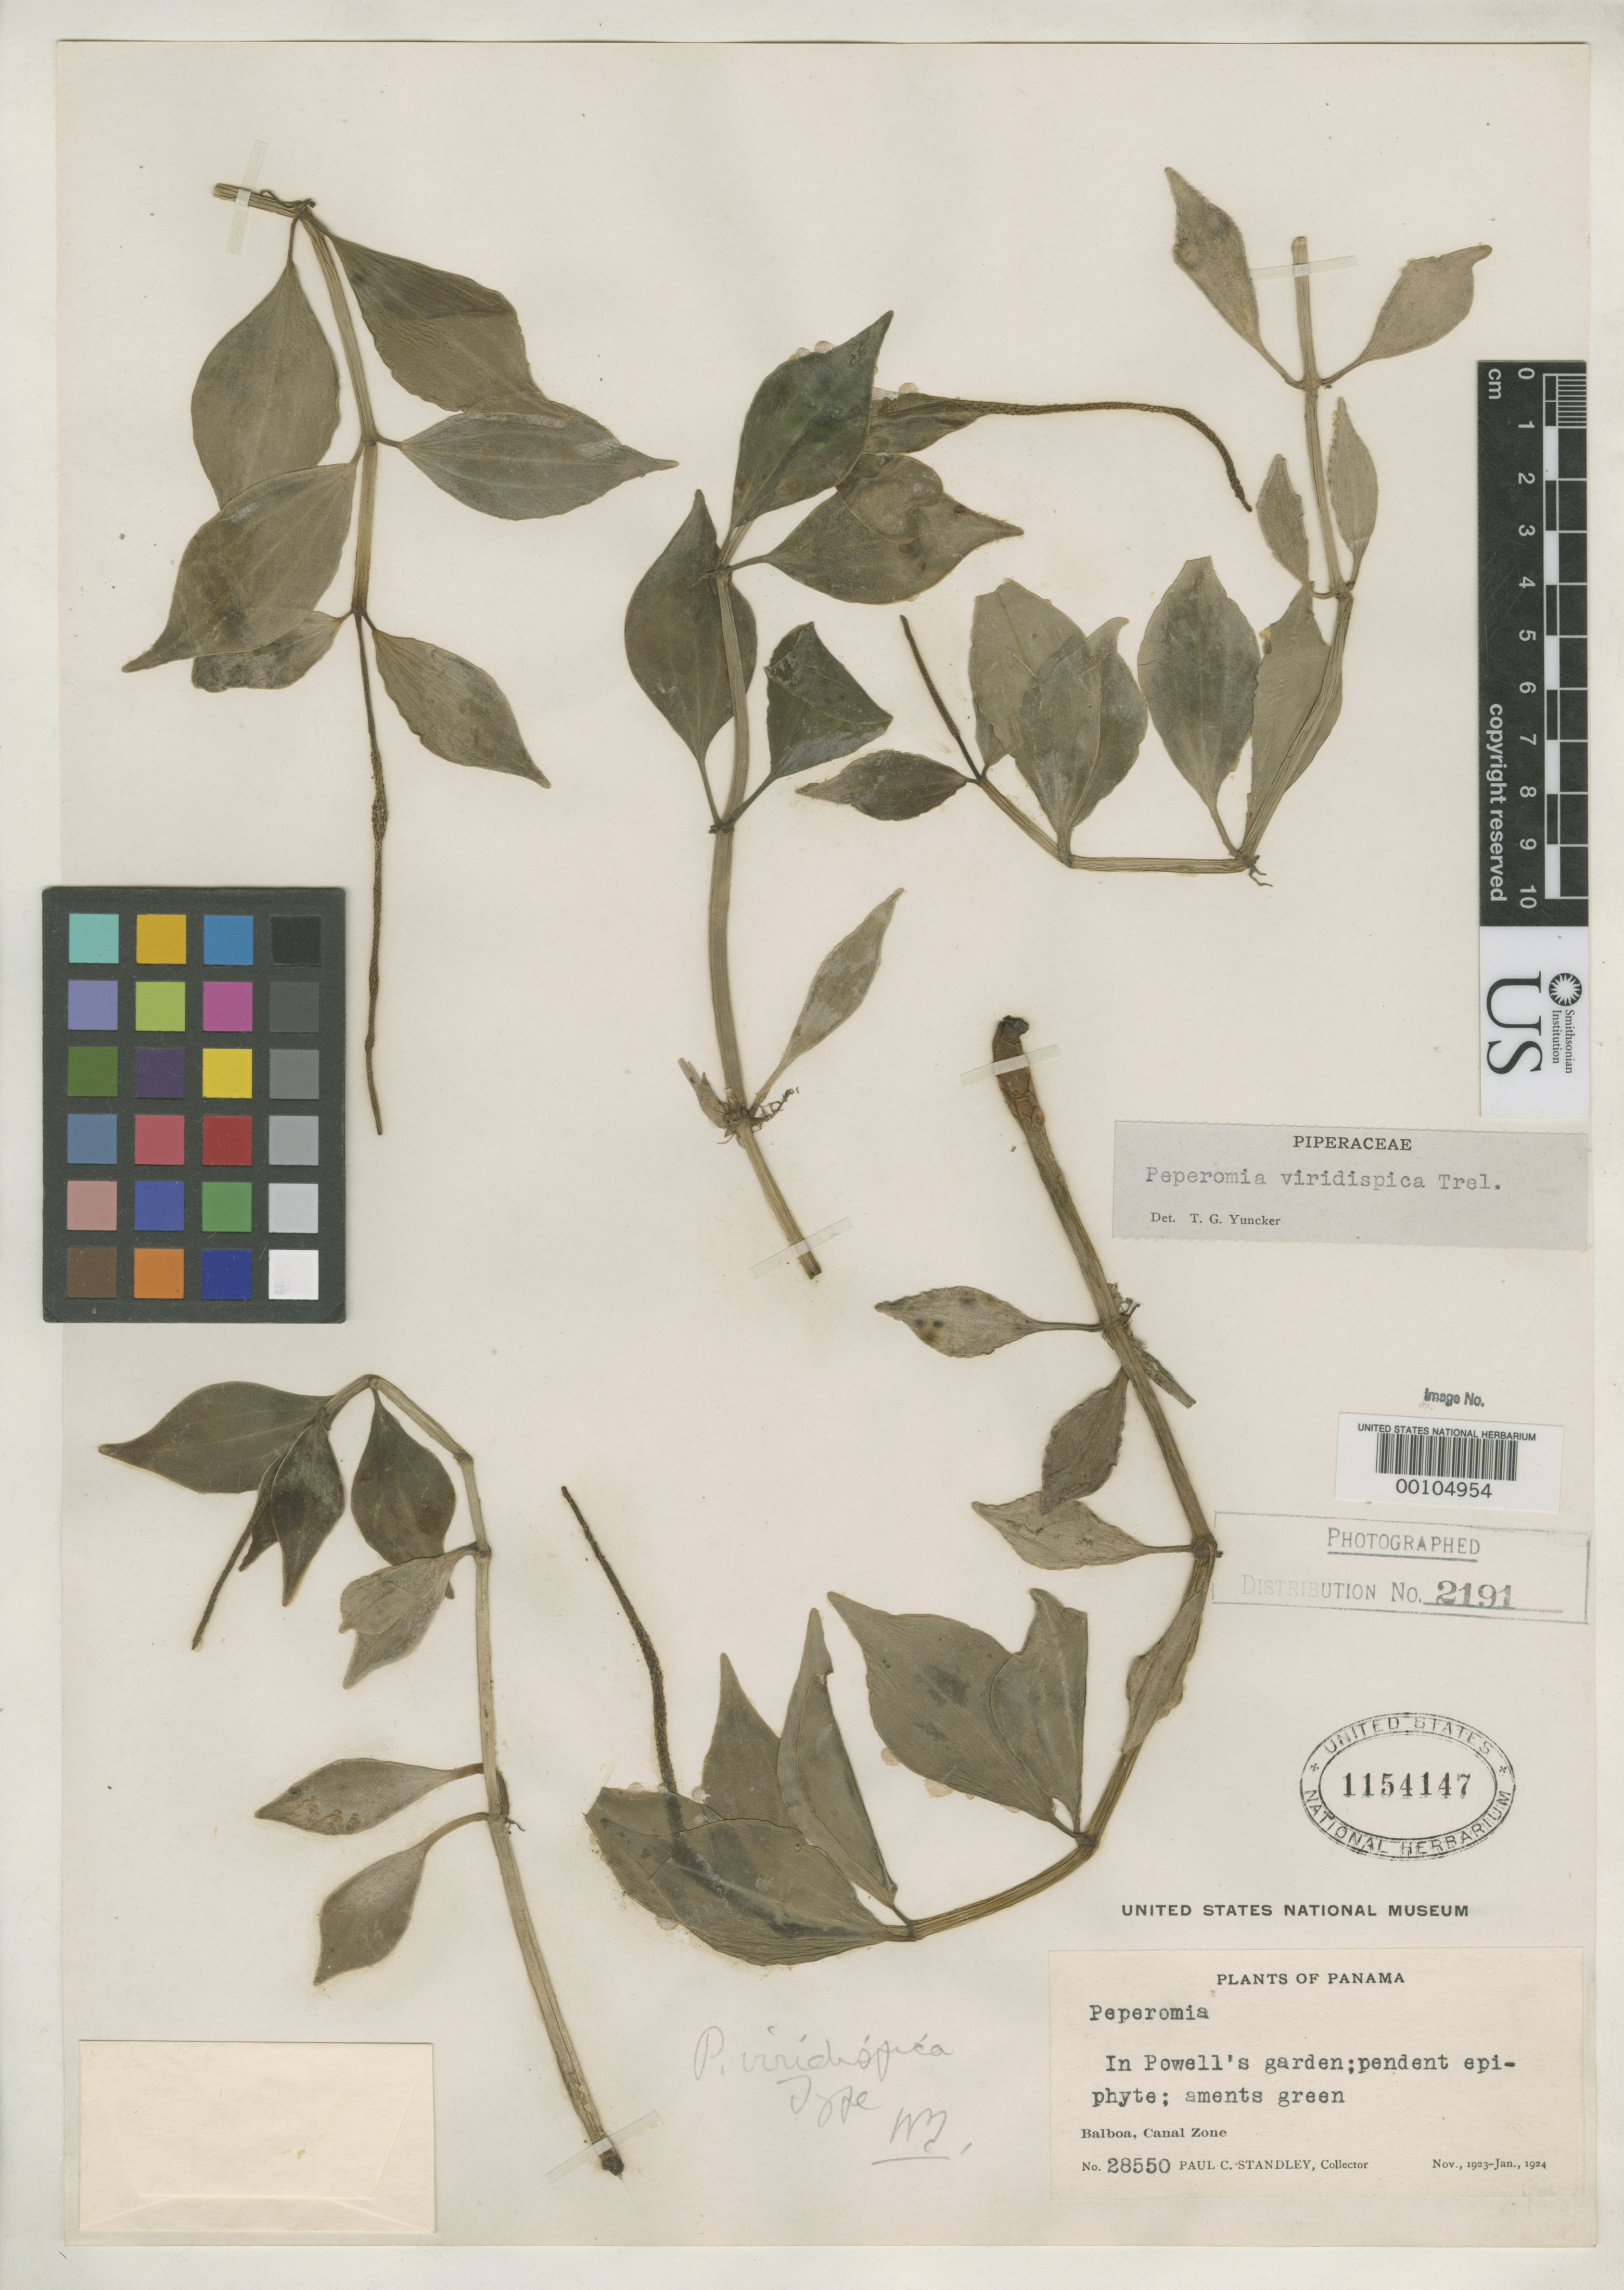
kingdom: Plantae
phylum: Tracheophyta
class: Magnoliopsida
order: Piperales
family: Piperaceae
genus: Peperomia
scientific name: Peperomia viridispica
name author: Trel.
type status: Holotype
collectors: P. C. Standley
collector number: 28550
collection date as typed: Nov 1923 to -- Jan 1924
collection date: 1923-11/1924-01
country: Panama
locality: Balboa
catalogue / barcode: US 1154147